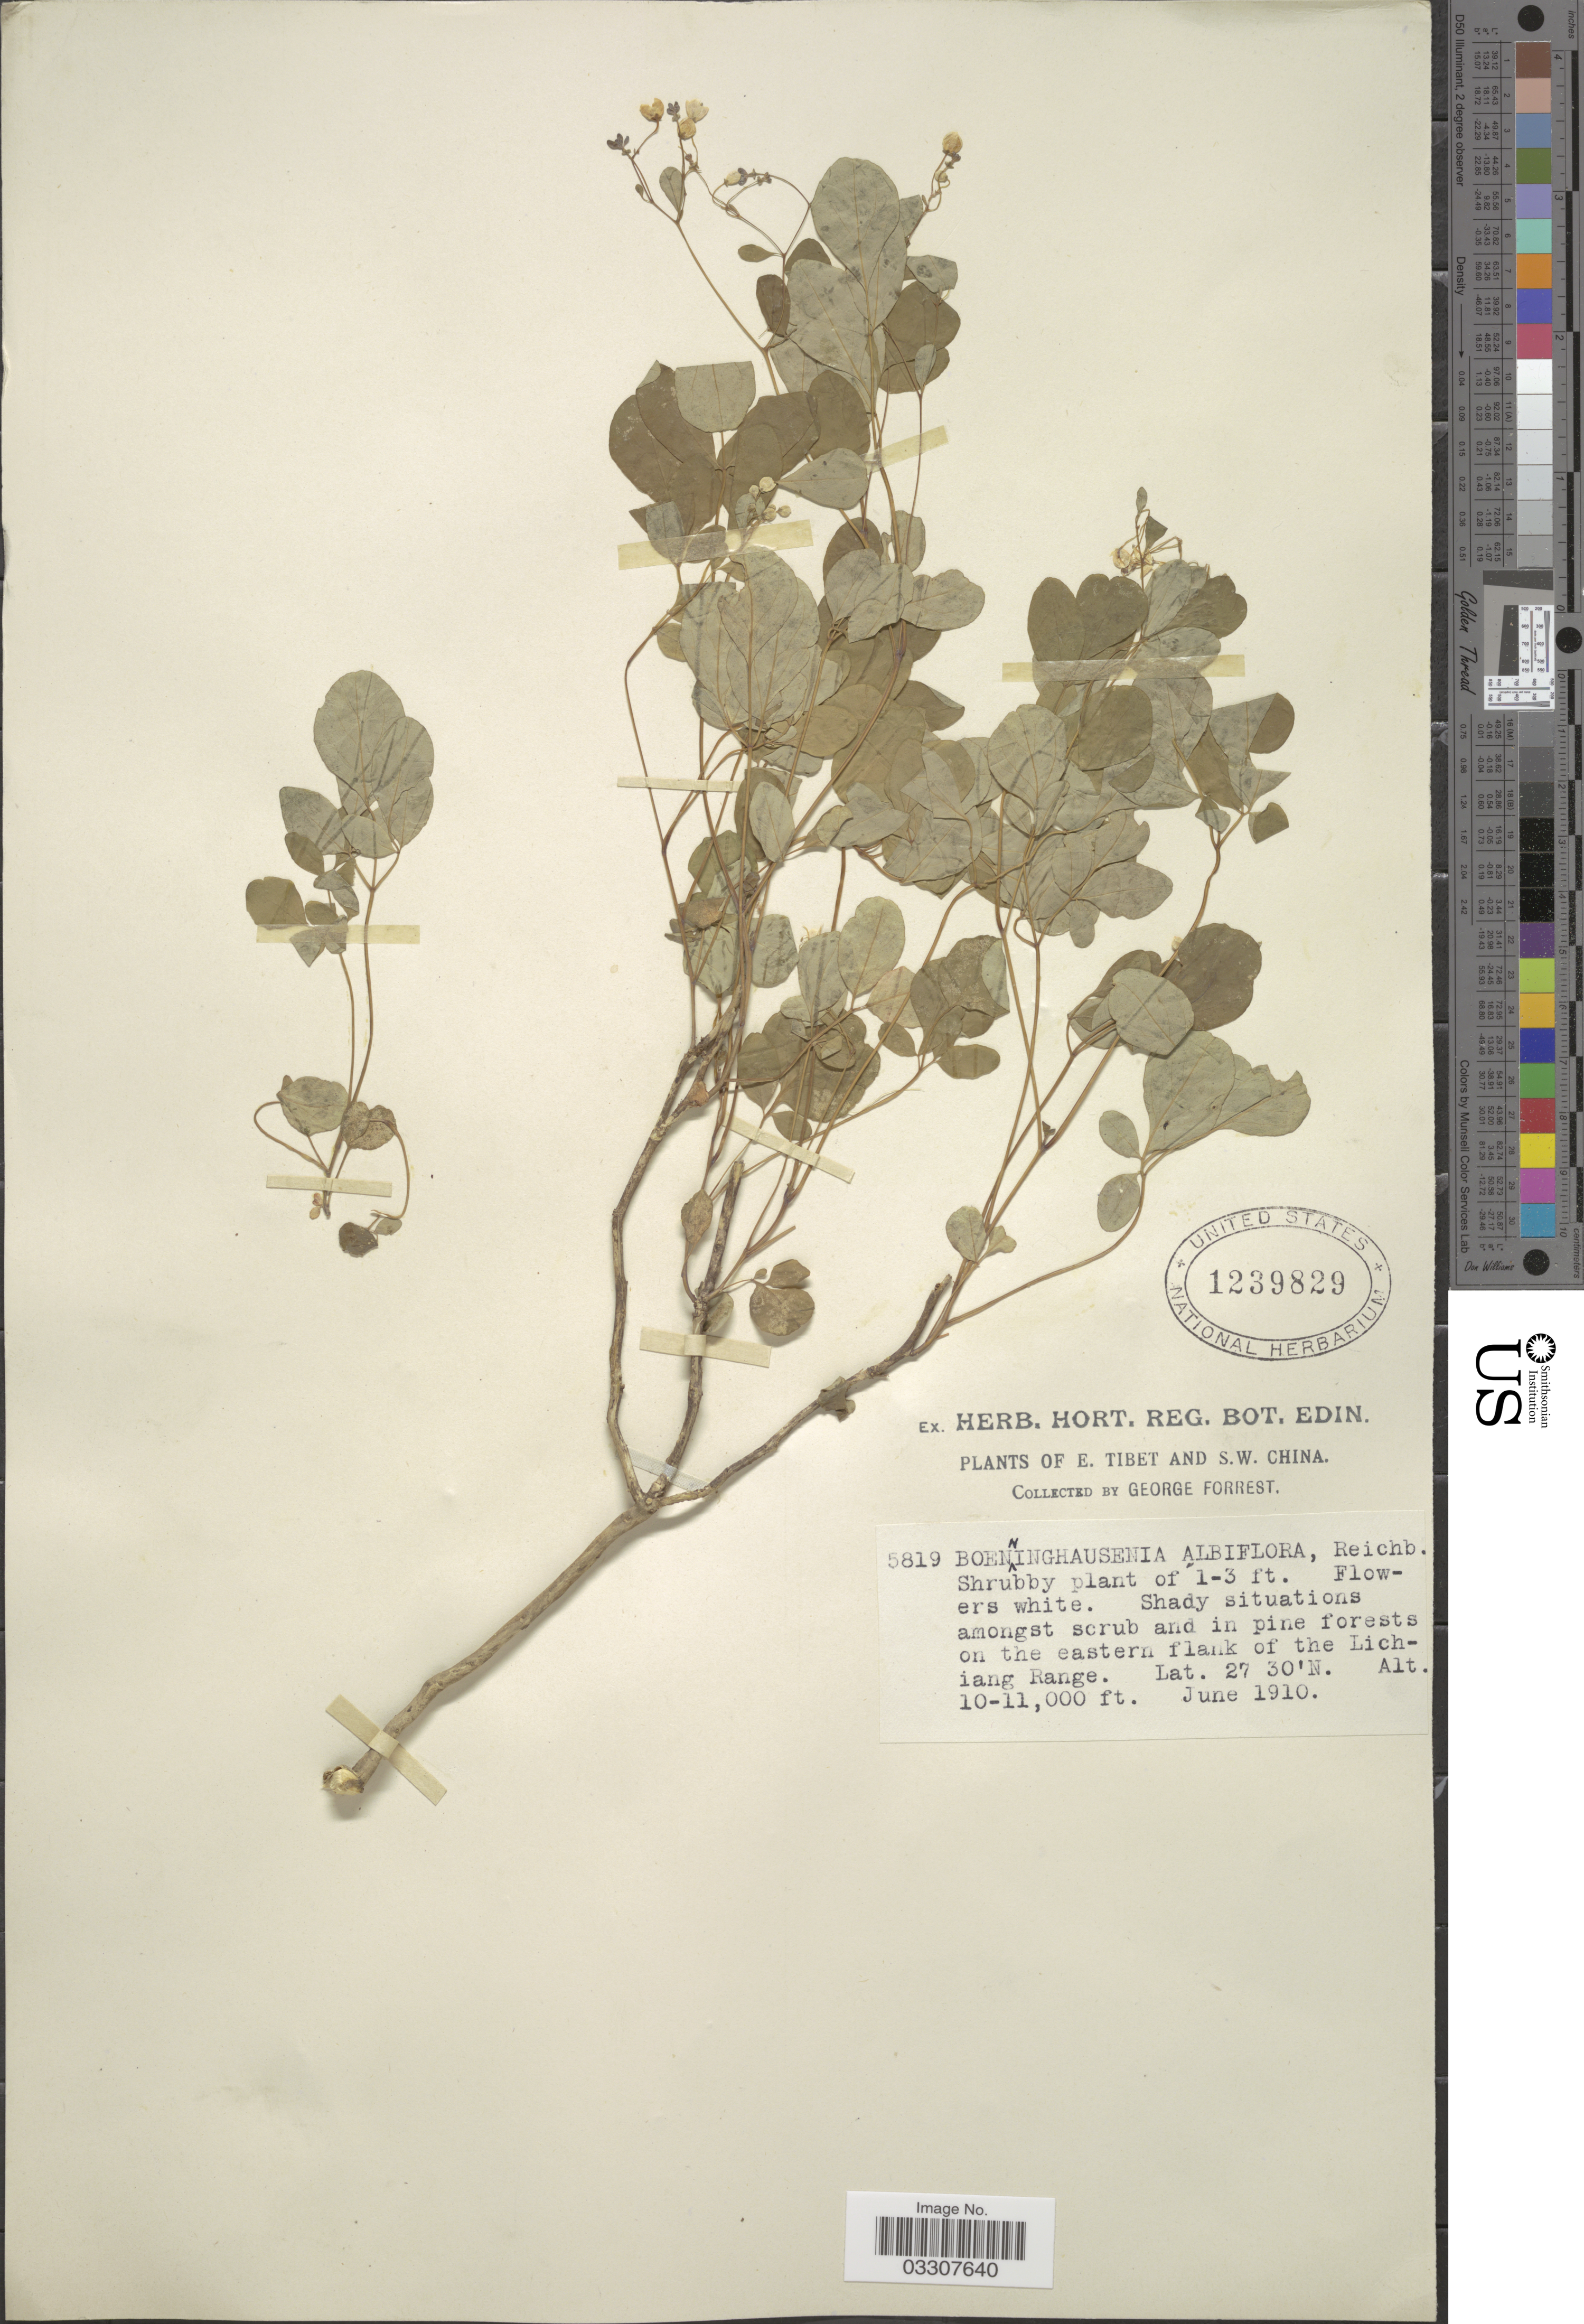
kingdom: Plantae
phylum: Tracheophyta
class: Magnoliopsida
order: Sapindales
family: Rutaceae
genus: Boenninghausenia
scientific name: Boenninghausenia albiflora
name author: (Hook.) Meisn.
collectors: G. Forrest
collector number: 5819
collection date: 1910-06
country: China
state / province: Xizang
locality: E. Tibet and S.W. China. Shady situations amongst scrub and in pine forests on the eastern flank of the Lichiang Range.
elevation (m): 3048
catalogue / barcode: US 1239829